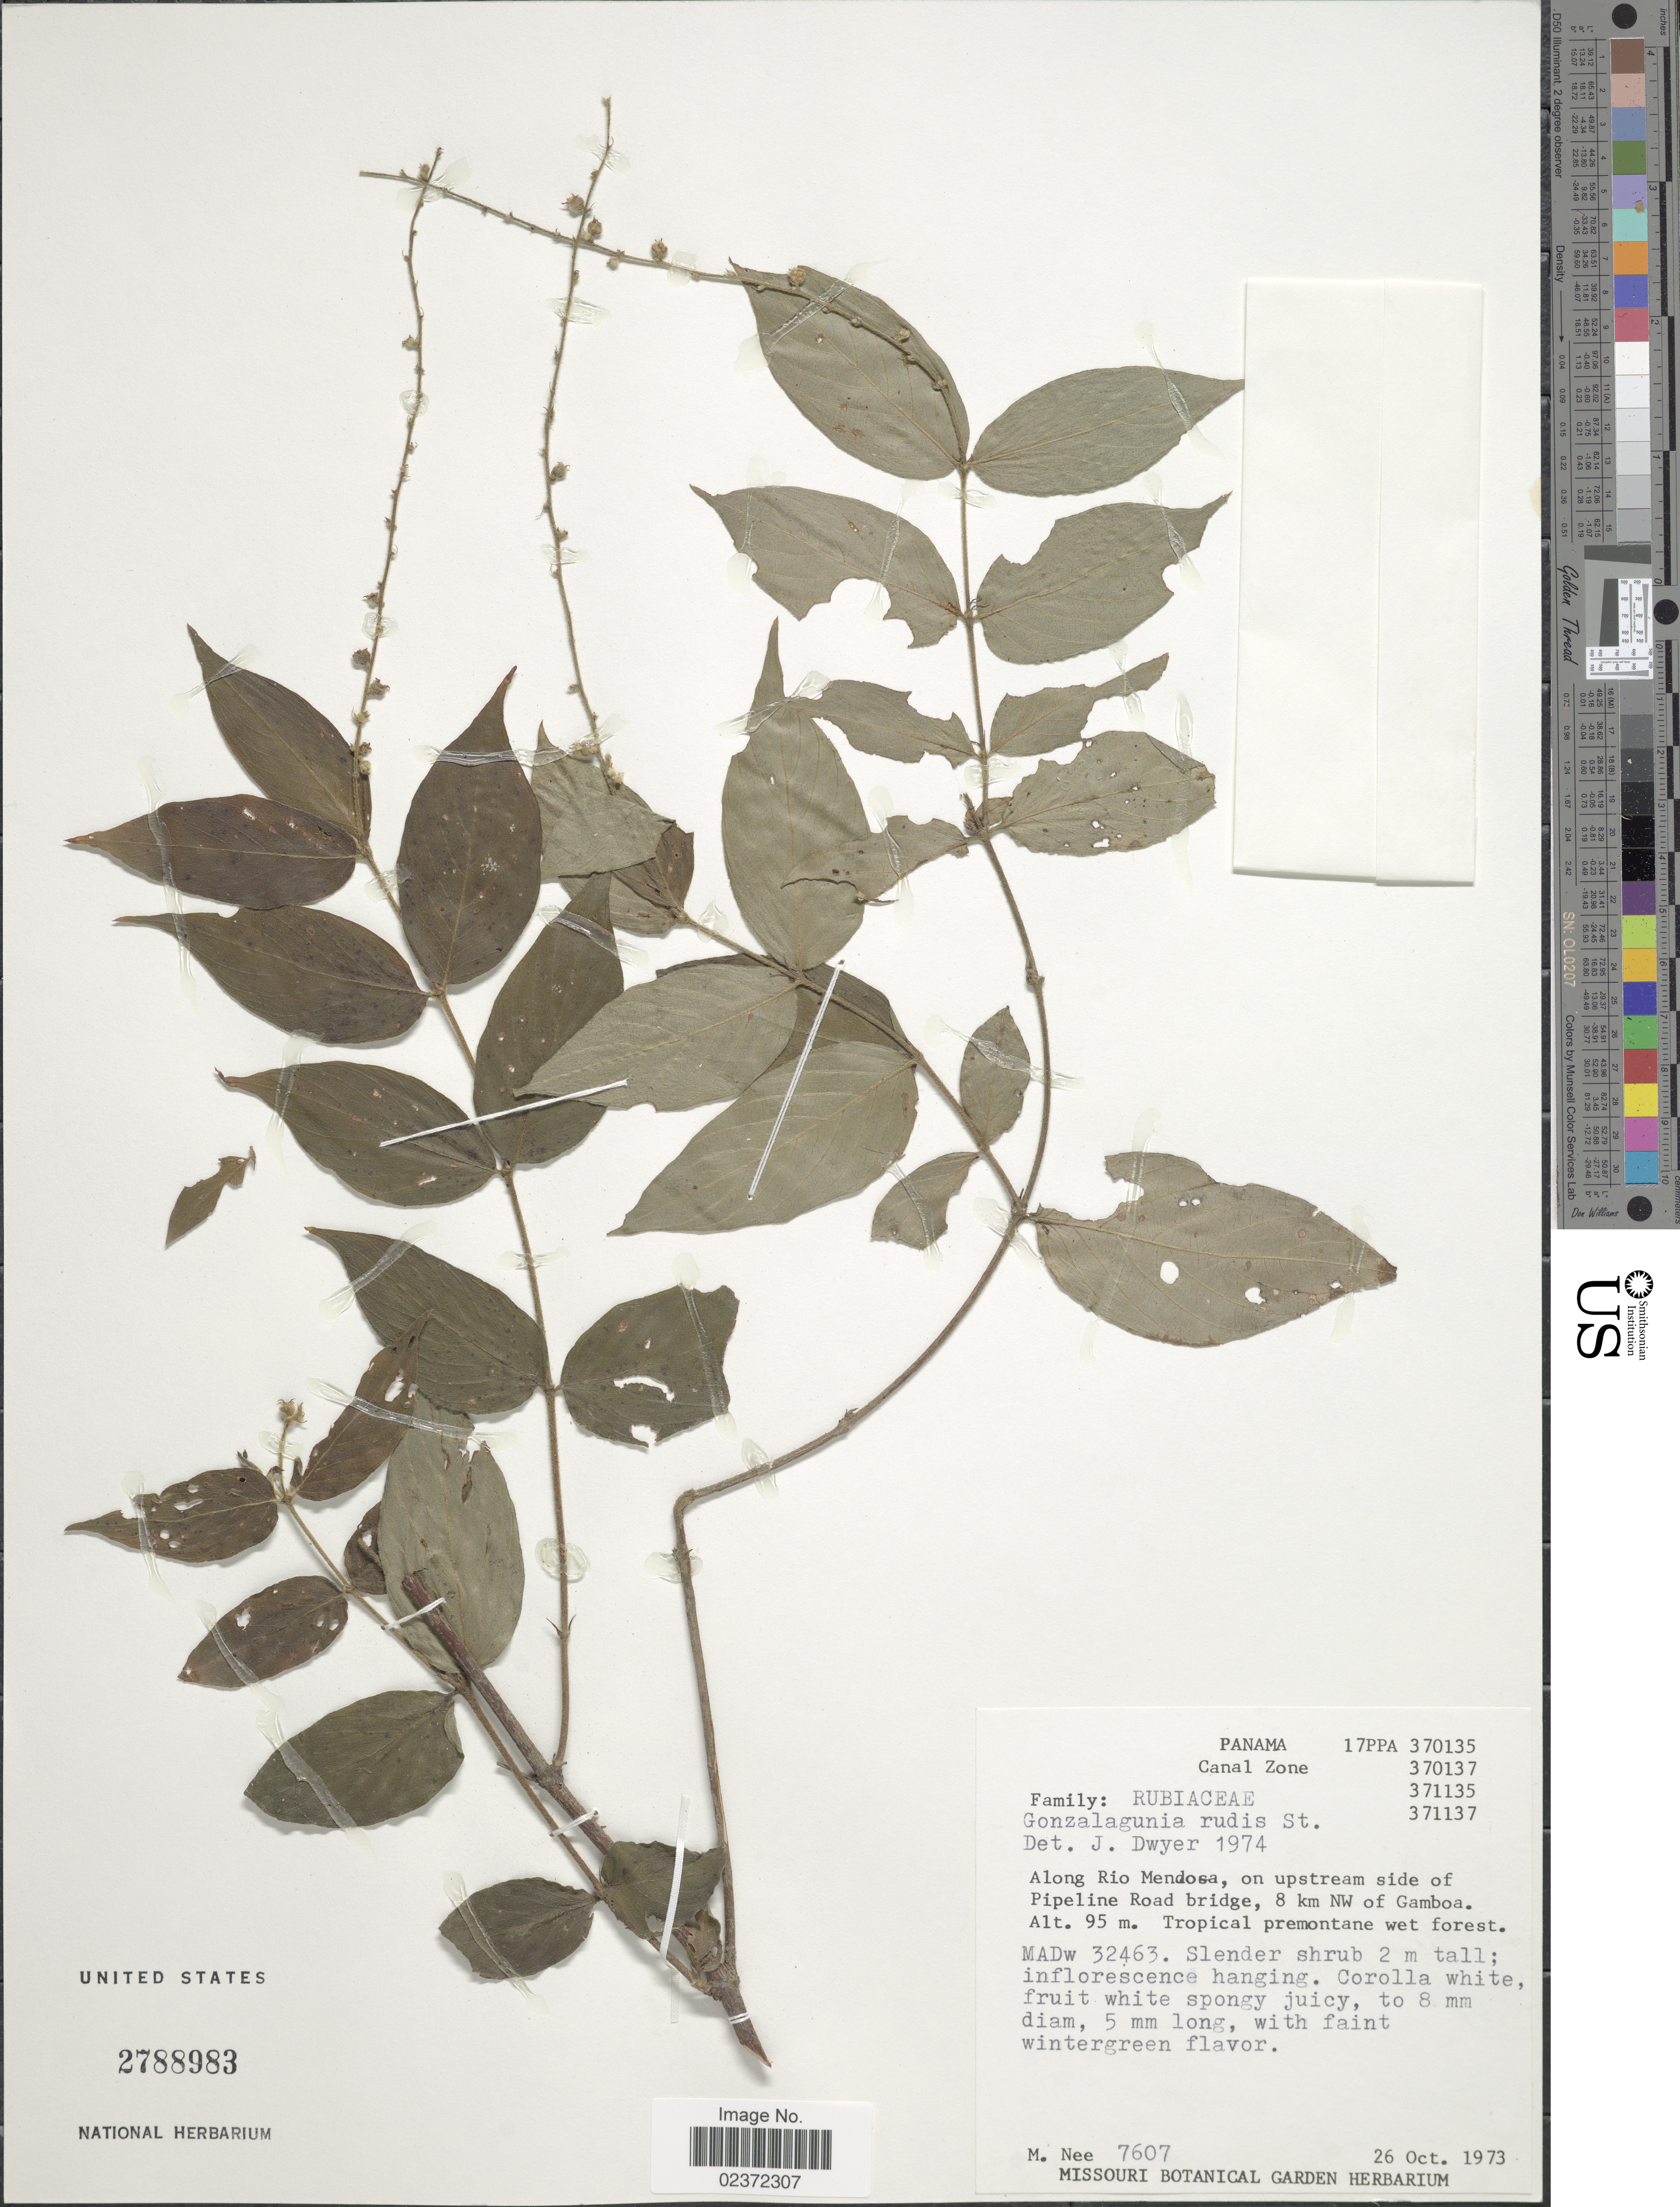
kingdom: Plantae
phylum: Tracheophyta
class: Magnoliopsida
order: Gentianales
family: Rubiaceae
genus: Duggena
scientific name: Duggena rudis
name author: Standl.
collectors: M. Nee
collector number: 7607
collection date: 1973-10-26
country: Panama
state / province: Colón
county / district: Canal Zone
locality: Canal Zone, along Rio Mendosa, on upstream side of Pipeline Road Bridge, 8 km NW of Gamboa, Tropical premontane wet forest, MADw 32463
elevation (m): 95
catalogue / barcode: US 2788983